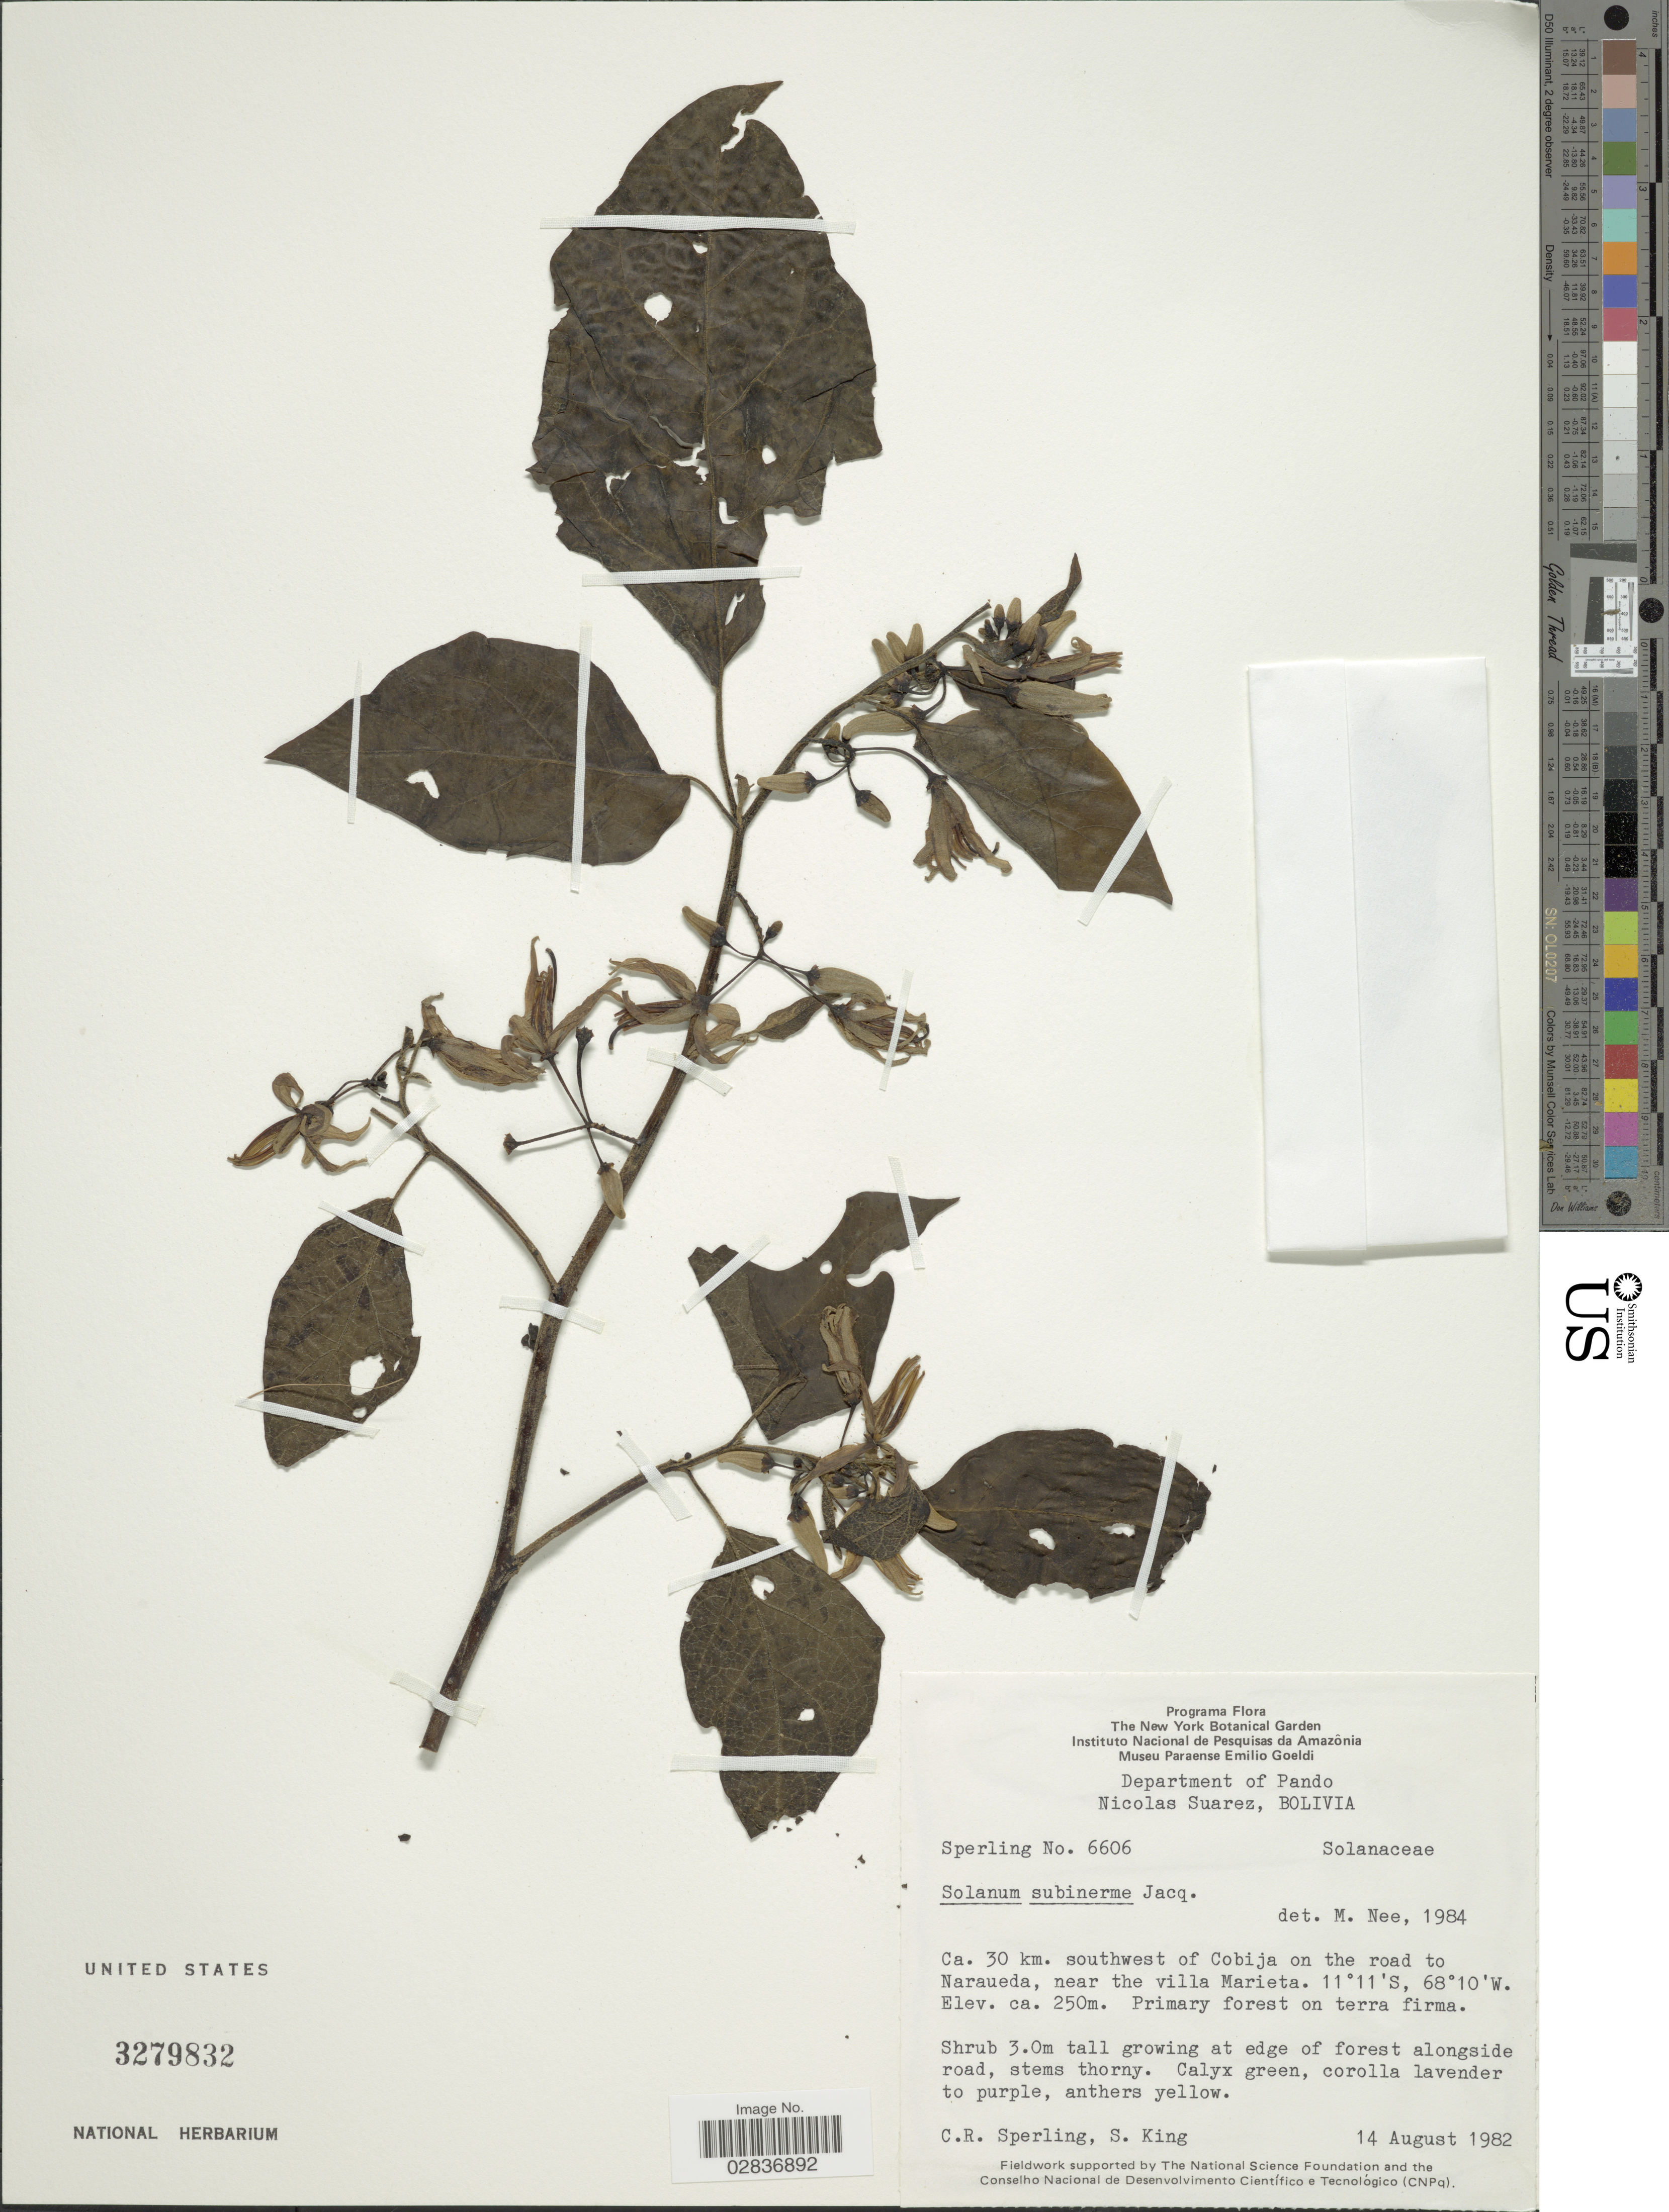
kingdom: Plantae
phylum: Tracheophyta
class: Magnoliopsida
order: Solanales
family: Solanaceae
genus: Solanum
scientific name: Solanum subinerme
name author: Jacq.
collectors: C. R. Sperling & S. King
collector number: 6606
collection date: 1982-08-14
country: Bolivia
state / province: Pando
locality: Department of Pando, Nicolas Suarez, Ca. 30 km. southwest of Cobija on the road to Naraueda, near the villa Marieta.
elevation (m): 250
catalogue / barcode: US 3279832